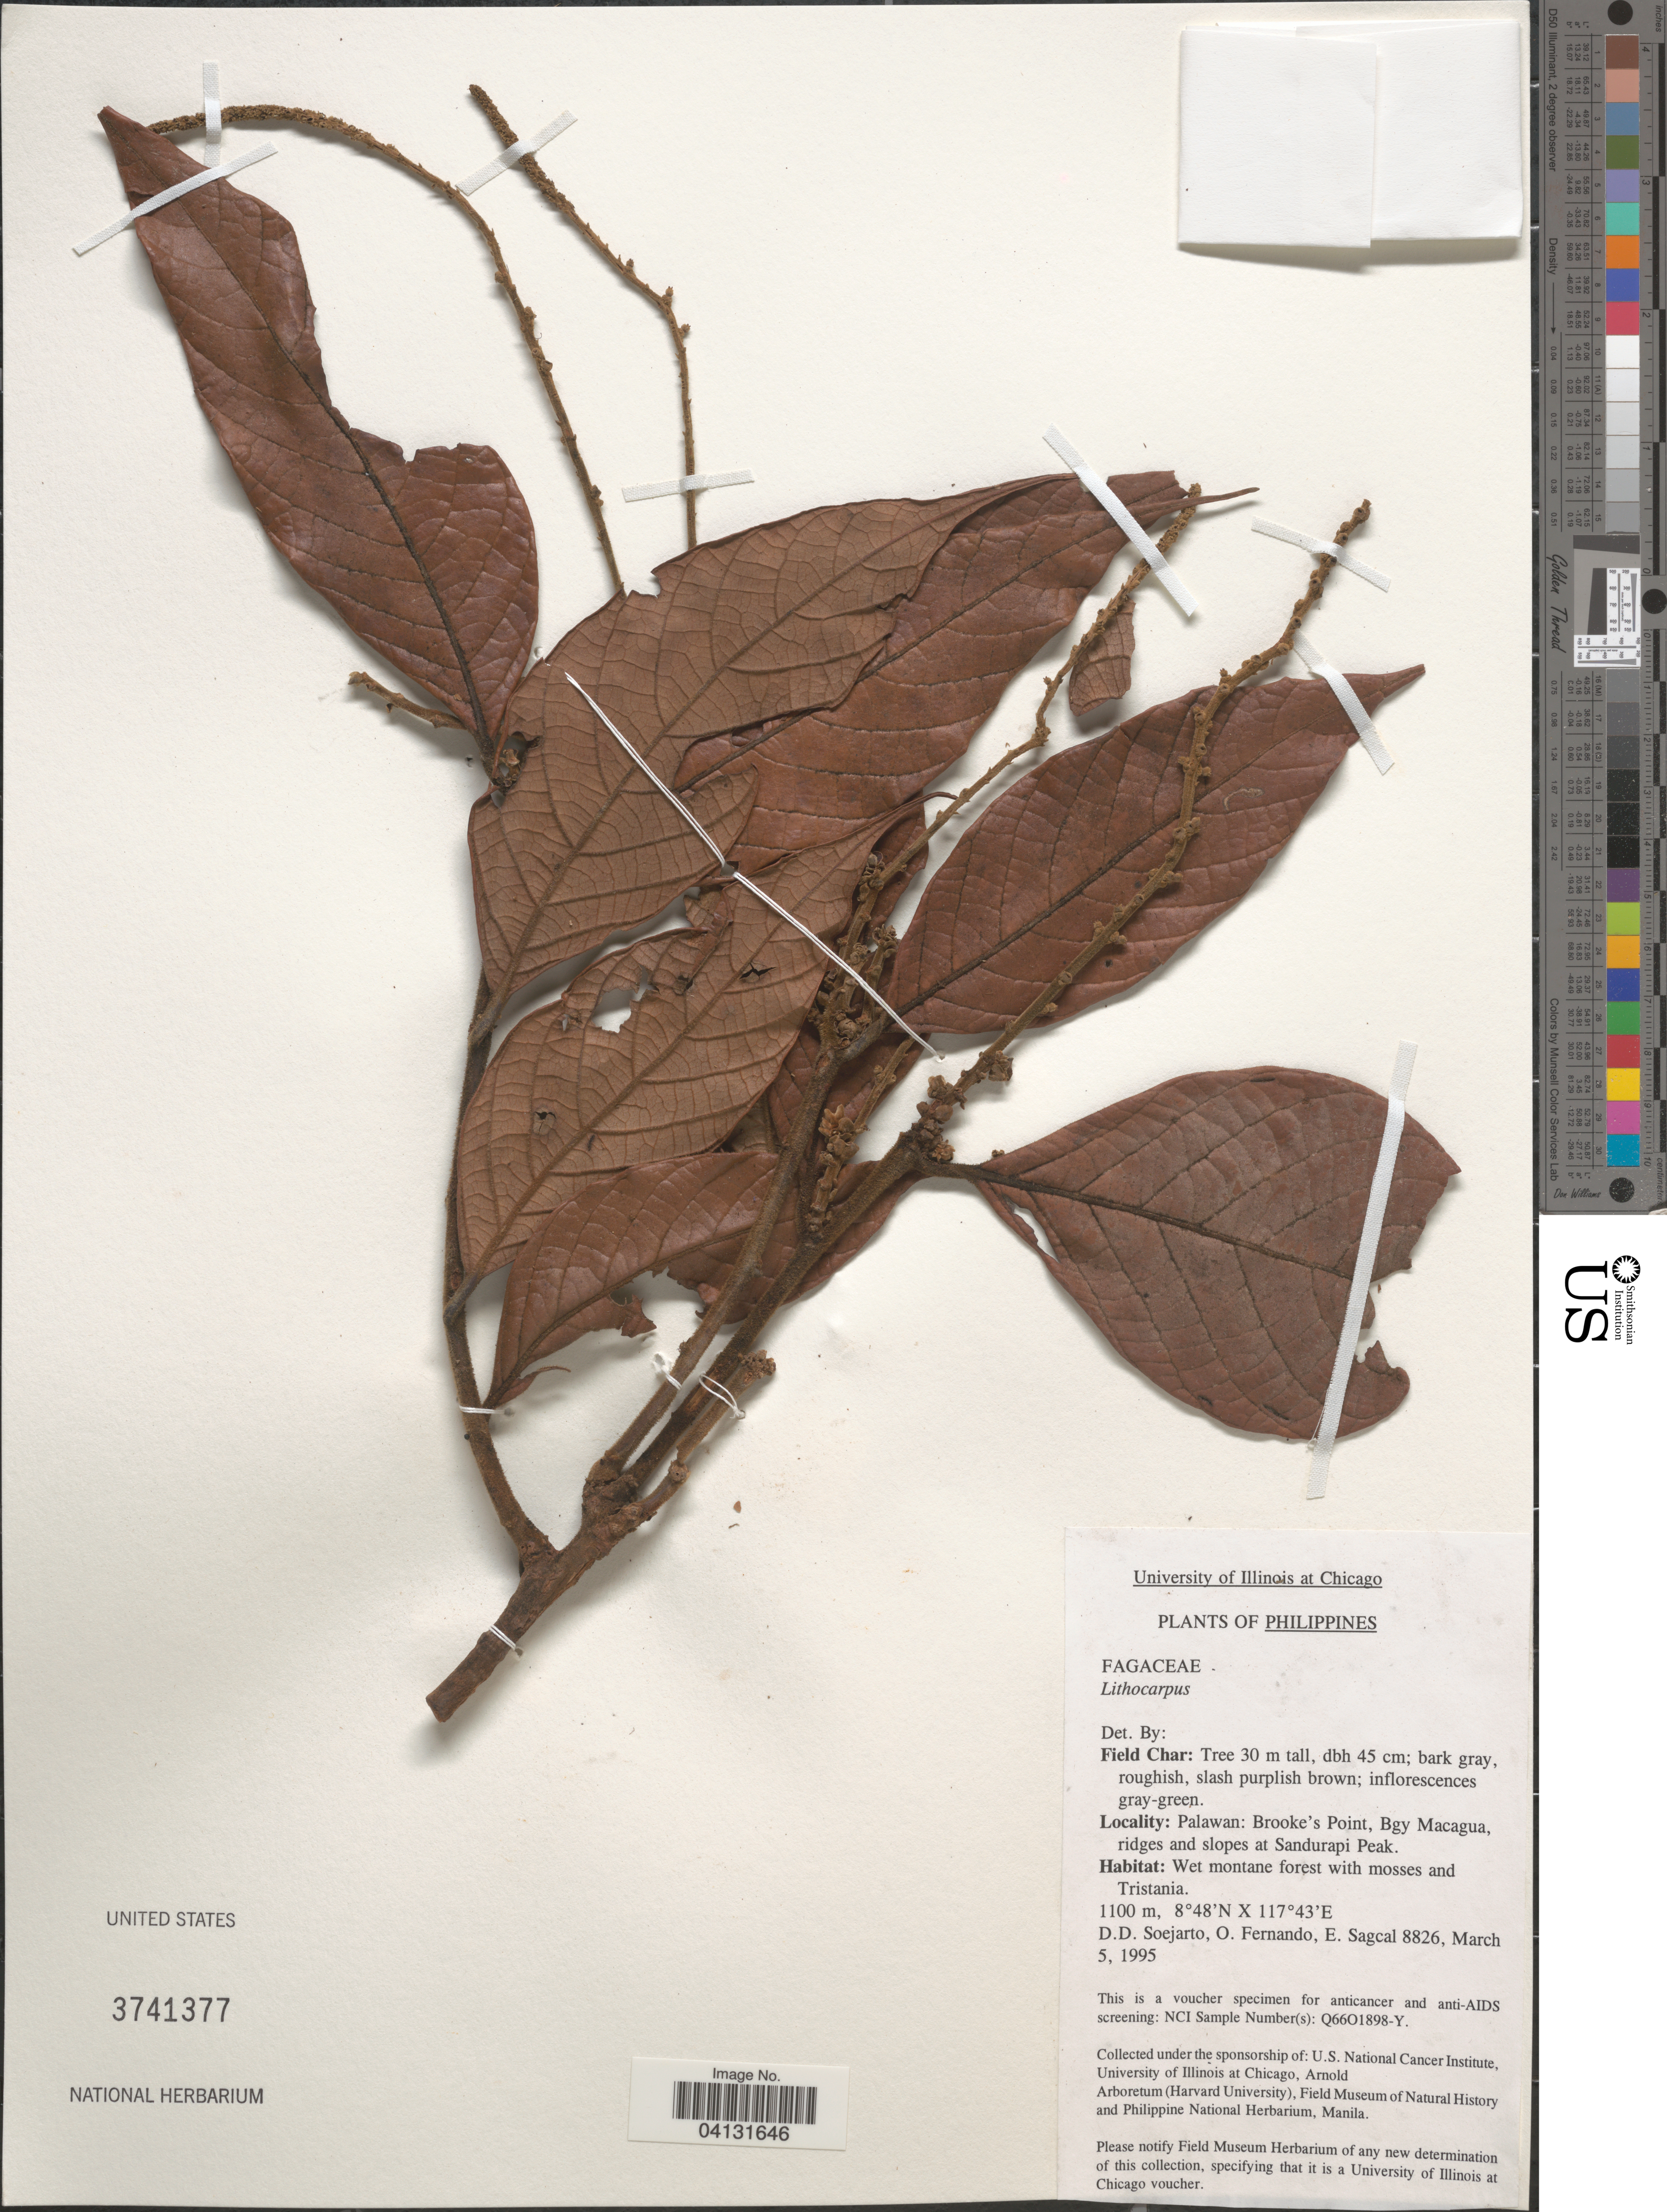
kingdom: Plantae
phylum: Tracheophyta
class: Magnoliopsida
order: Fagales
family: Fagaceae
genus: Lithocarpus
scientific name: Lithocarpus sp.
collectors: O. Fernando & E. Sagcal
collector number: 8826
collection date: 1995-03-05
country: Philippines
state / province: Mimaropa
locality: Palawan: Brooke's Point, Bgy Macagua, ridges and slopes at Sandurapi Peak.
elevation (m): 1100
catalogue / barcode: US 3741377